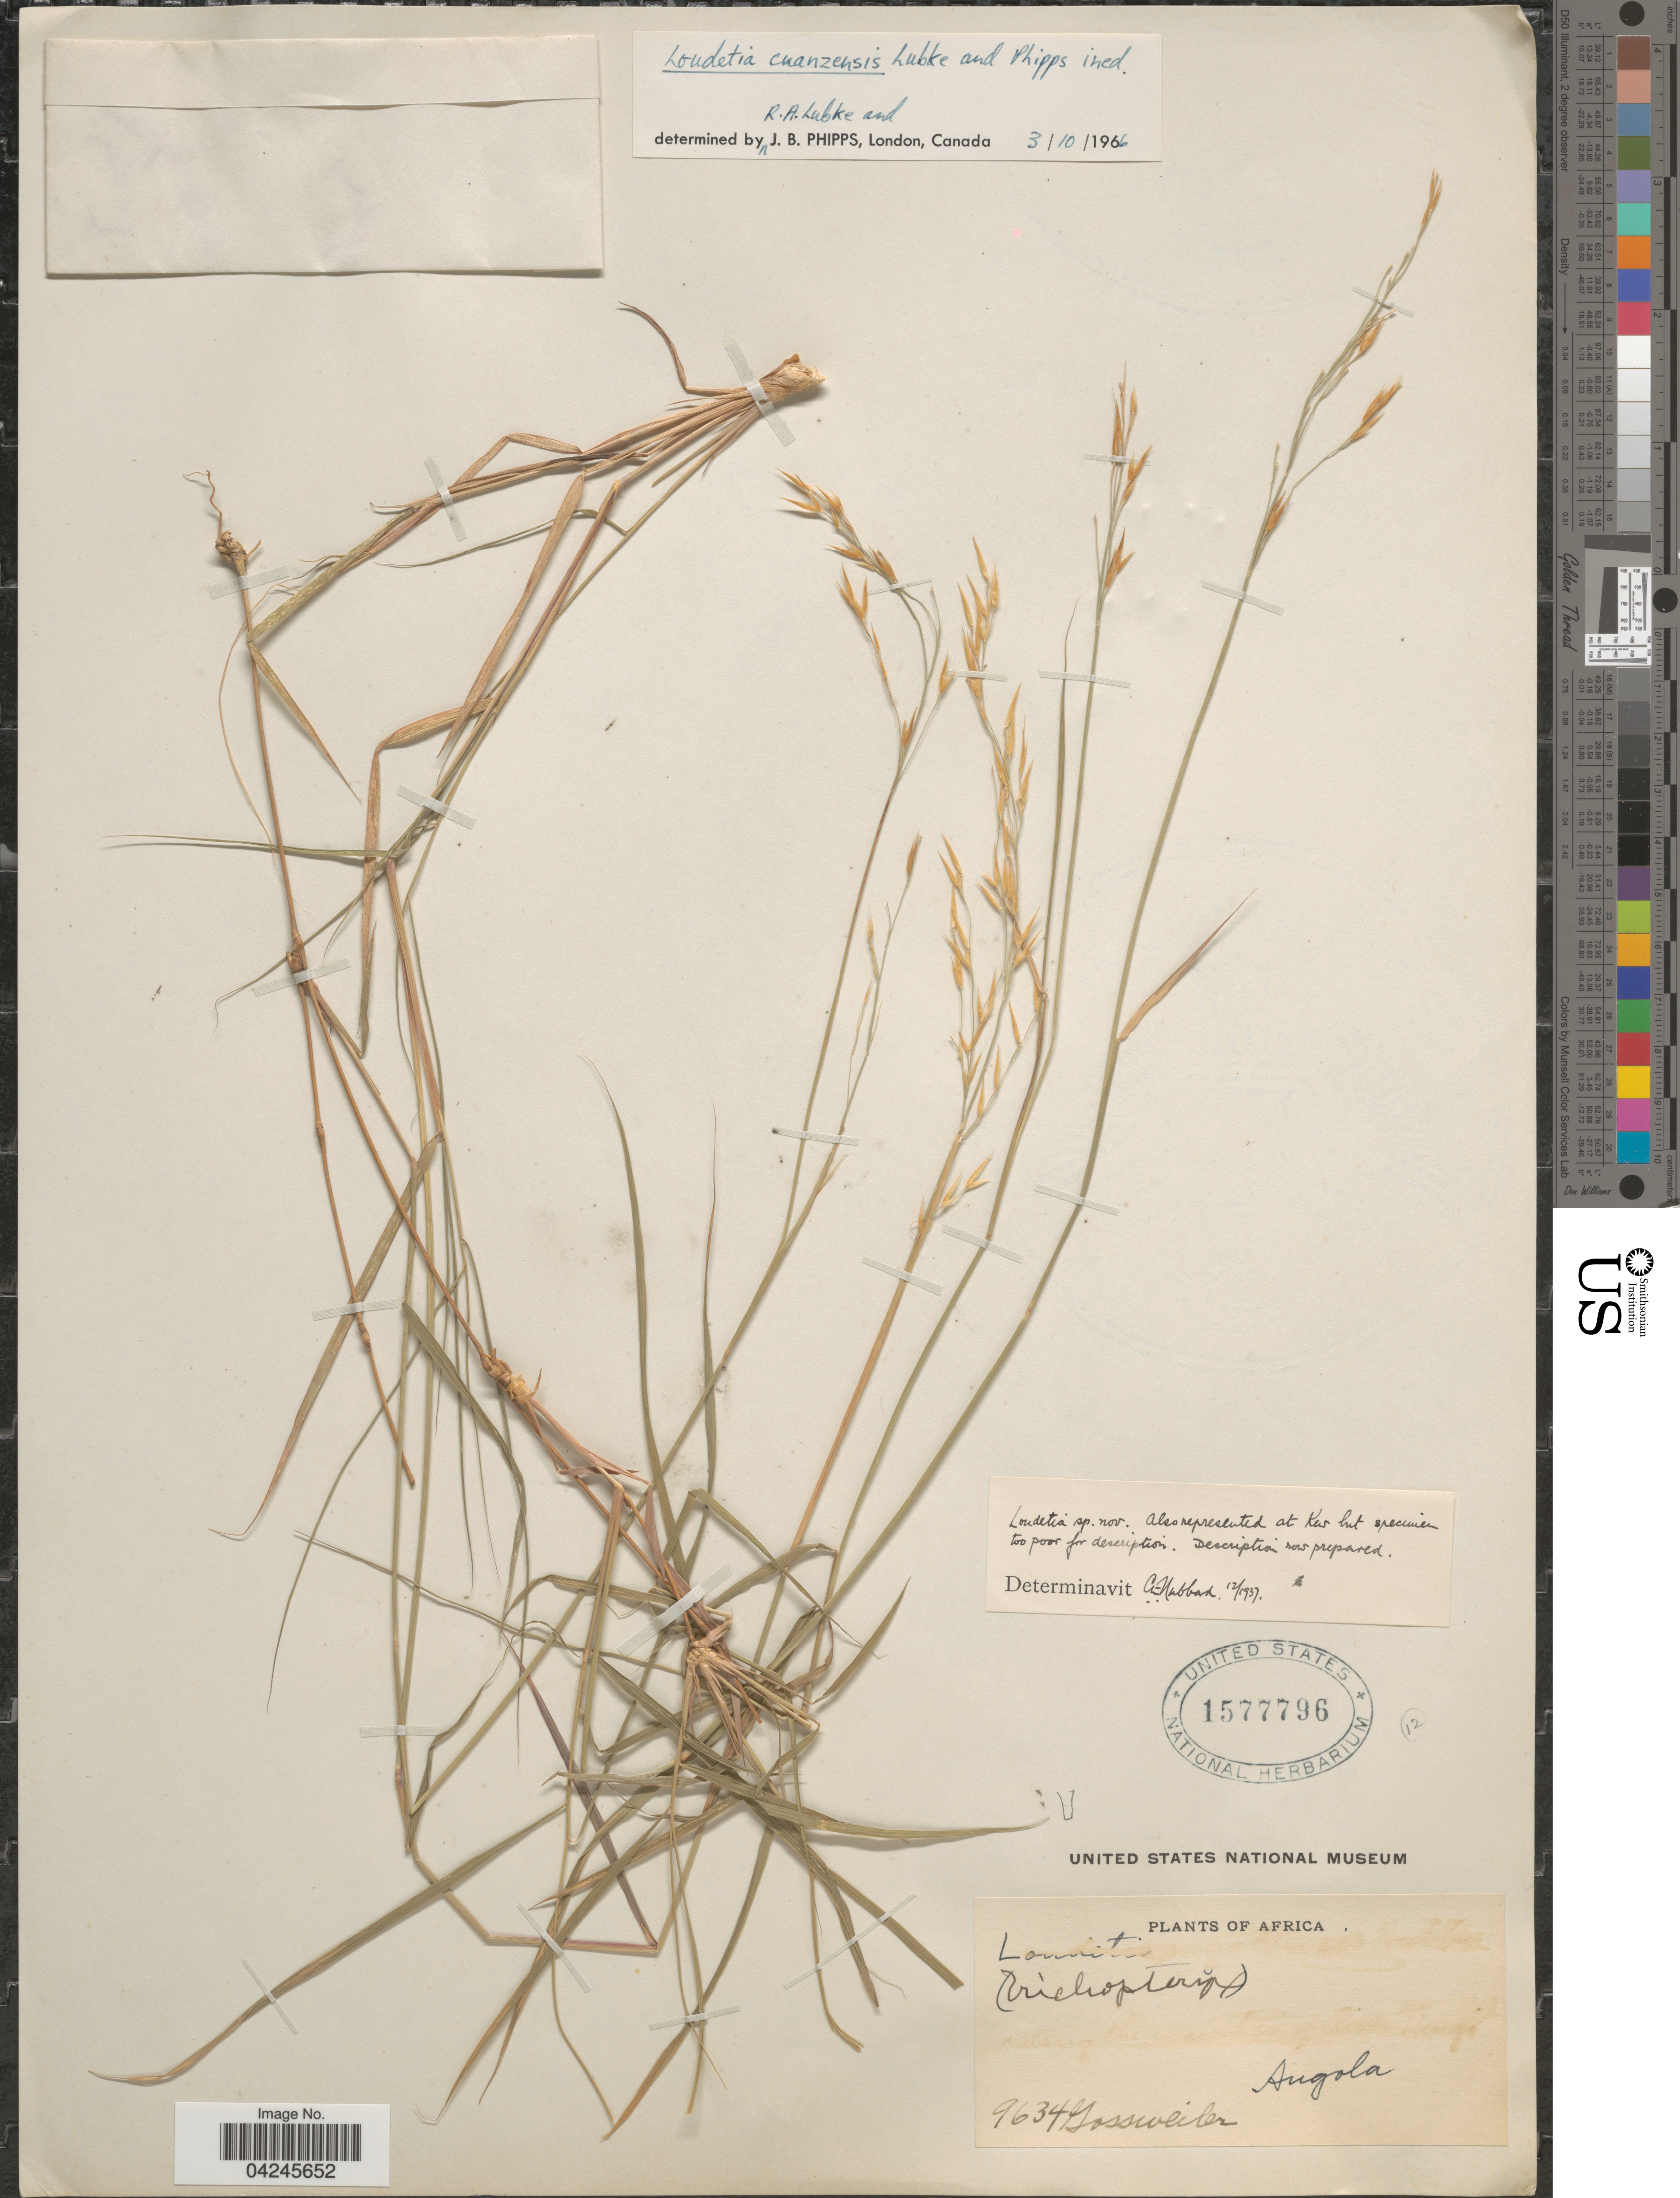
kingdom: Plantae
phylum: Tracheophyta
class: Liliopsida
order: Poales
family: Poaceae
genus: Loudetia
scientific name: Loudetia cuanzensis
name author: Lubke & Phipps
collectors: -. Gossweiler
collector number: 9634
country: Angola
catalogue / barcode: US 1577796